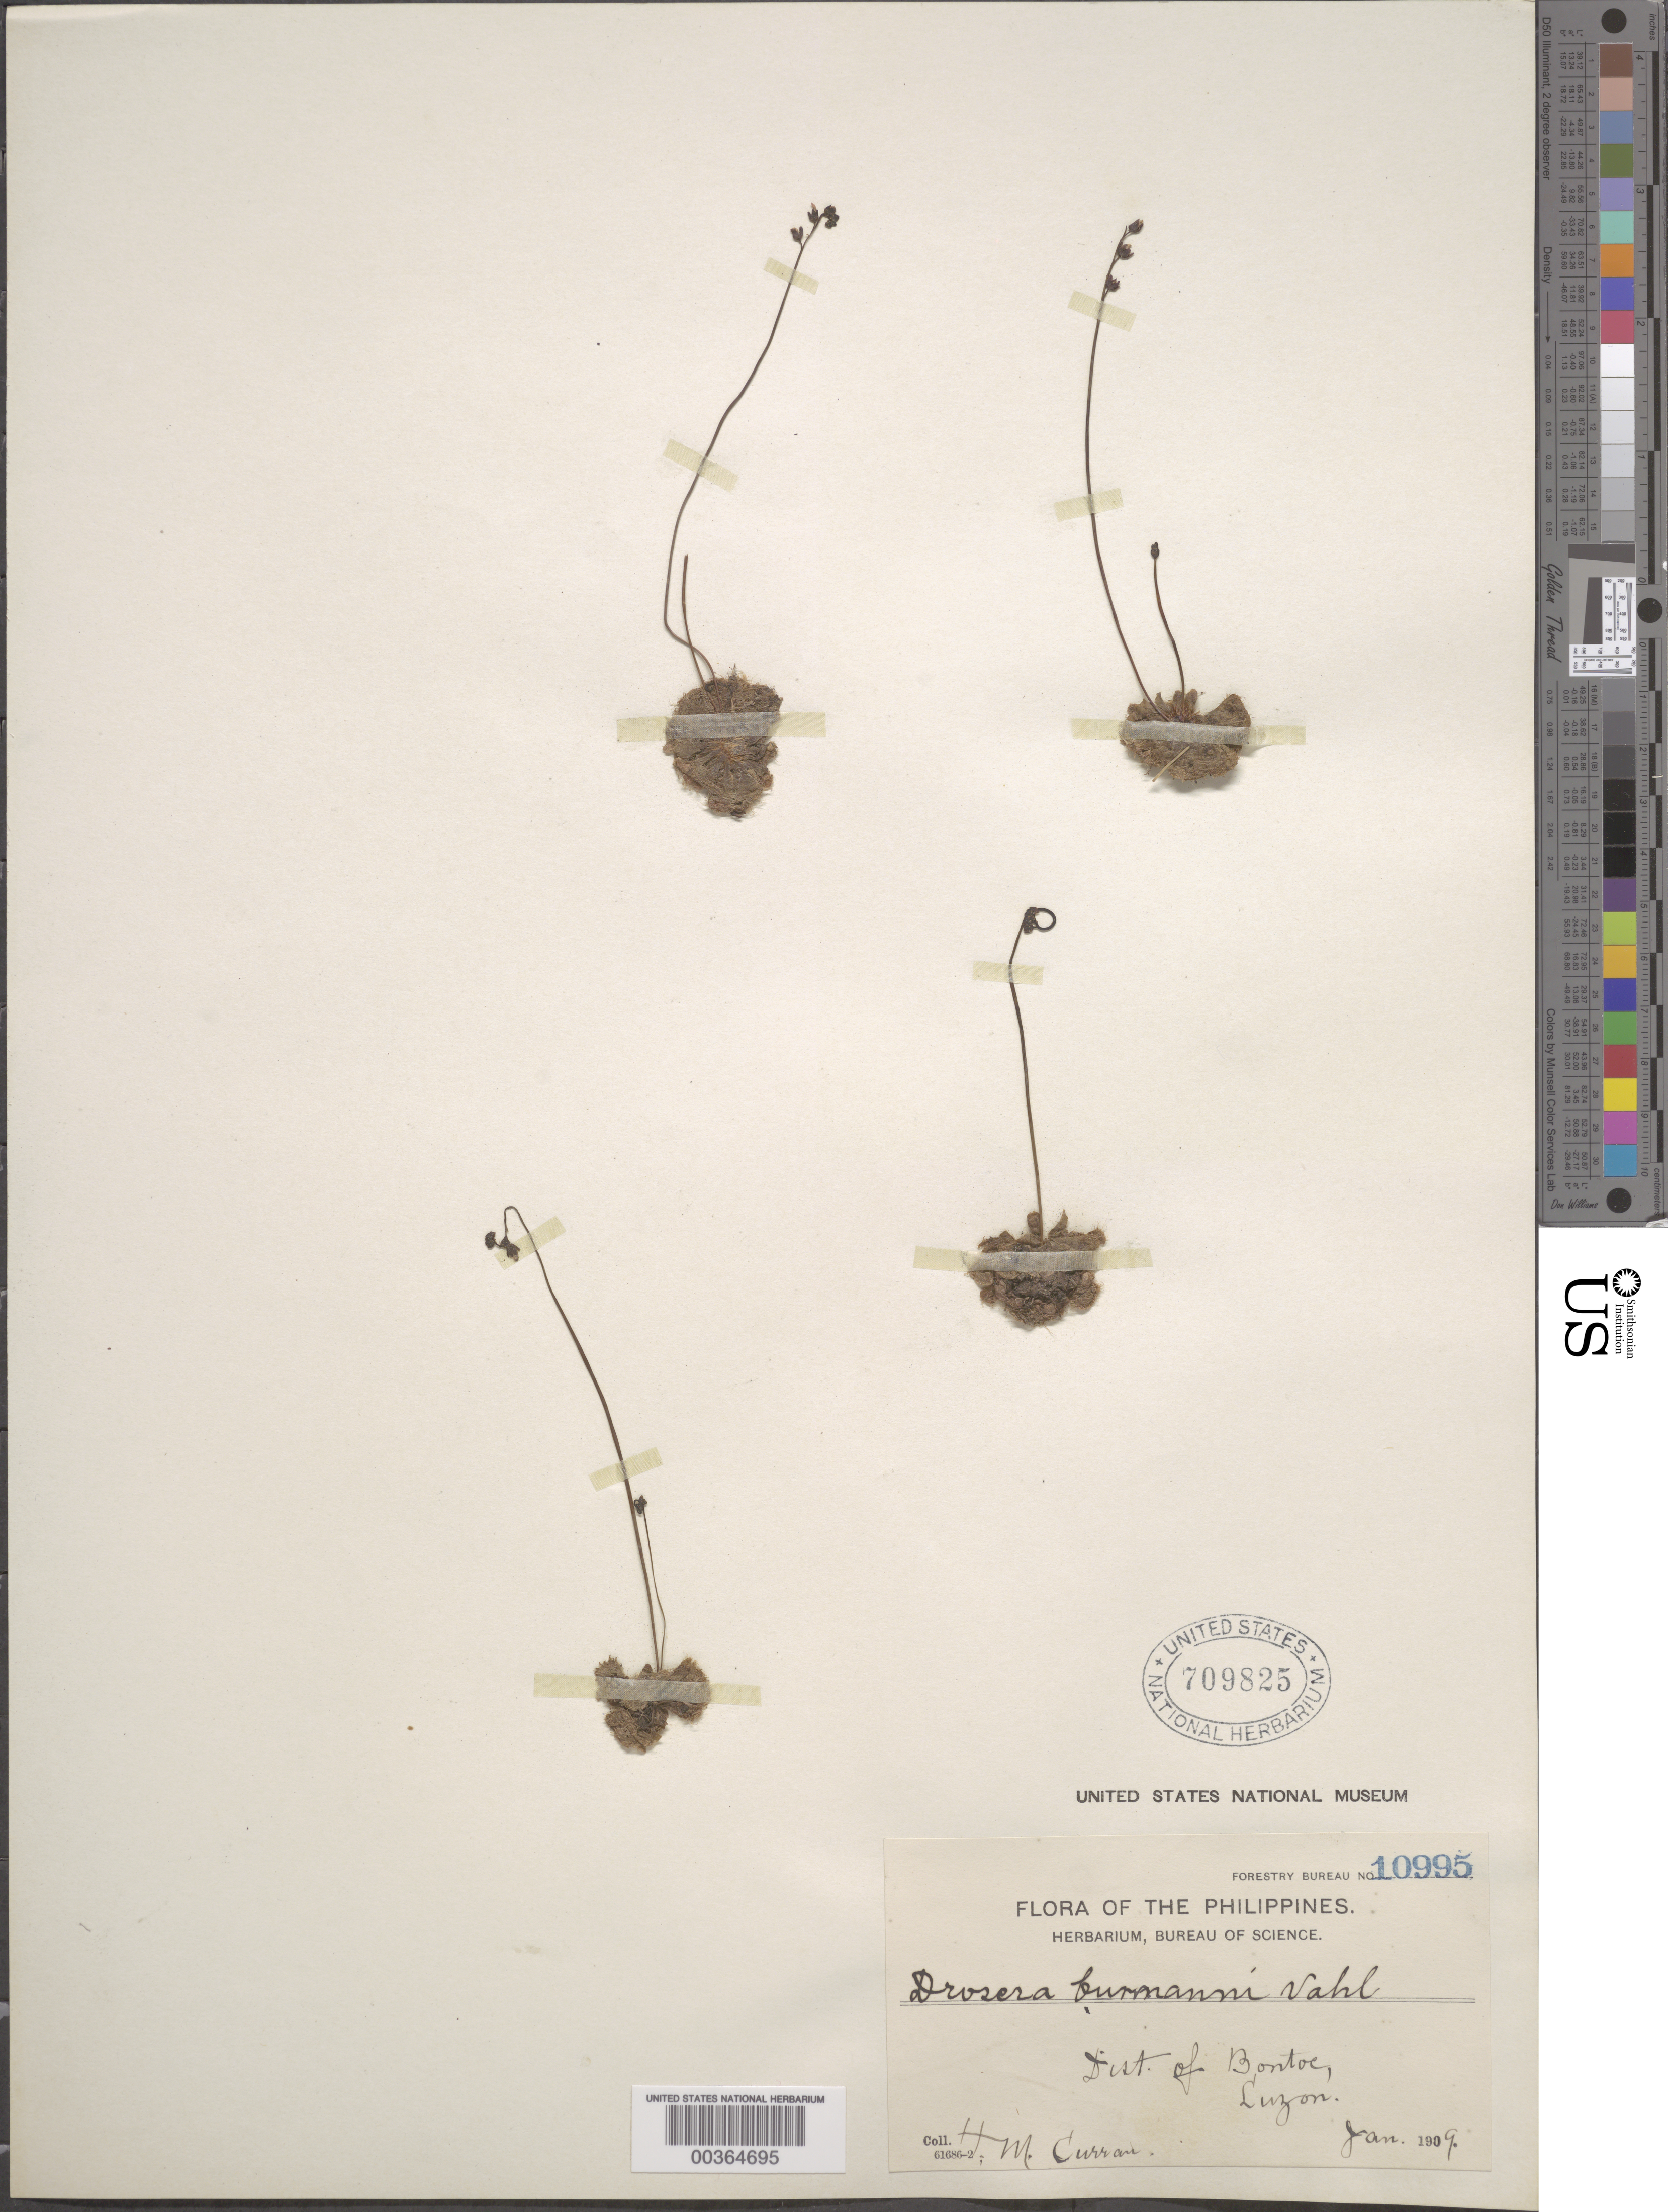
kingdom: Plantae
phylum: Tracheophyta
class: Magnoliopsida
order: Caryophyllales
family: Droseraceae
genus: Drosera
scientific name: Drosera burmannii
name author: Vahl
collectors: H. M. Curran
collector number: Forestry Bur. 10995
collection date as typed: Jan 1909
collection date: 1909-01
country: Philippines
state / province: Cordillera (Administrative Region)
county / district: Mountain province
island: Luzon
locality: Bontoc dist.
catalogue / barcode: US 709825